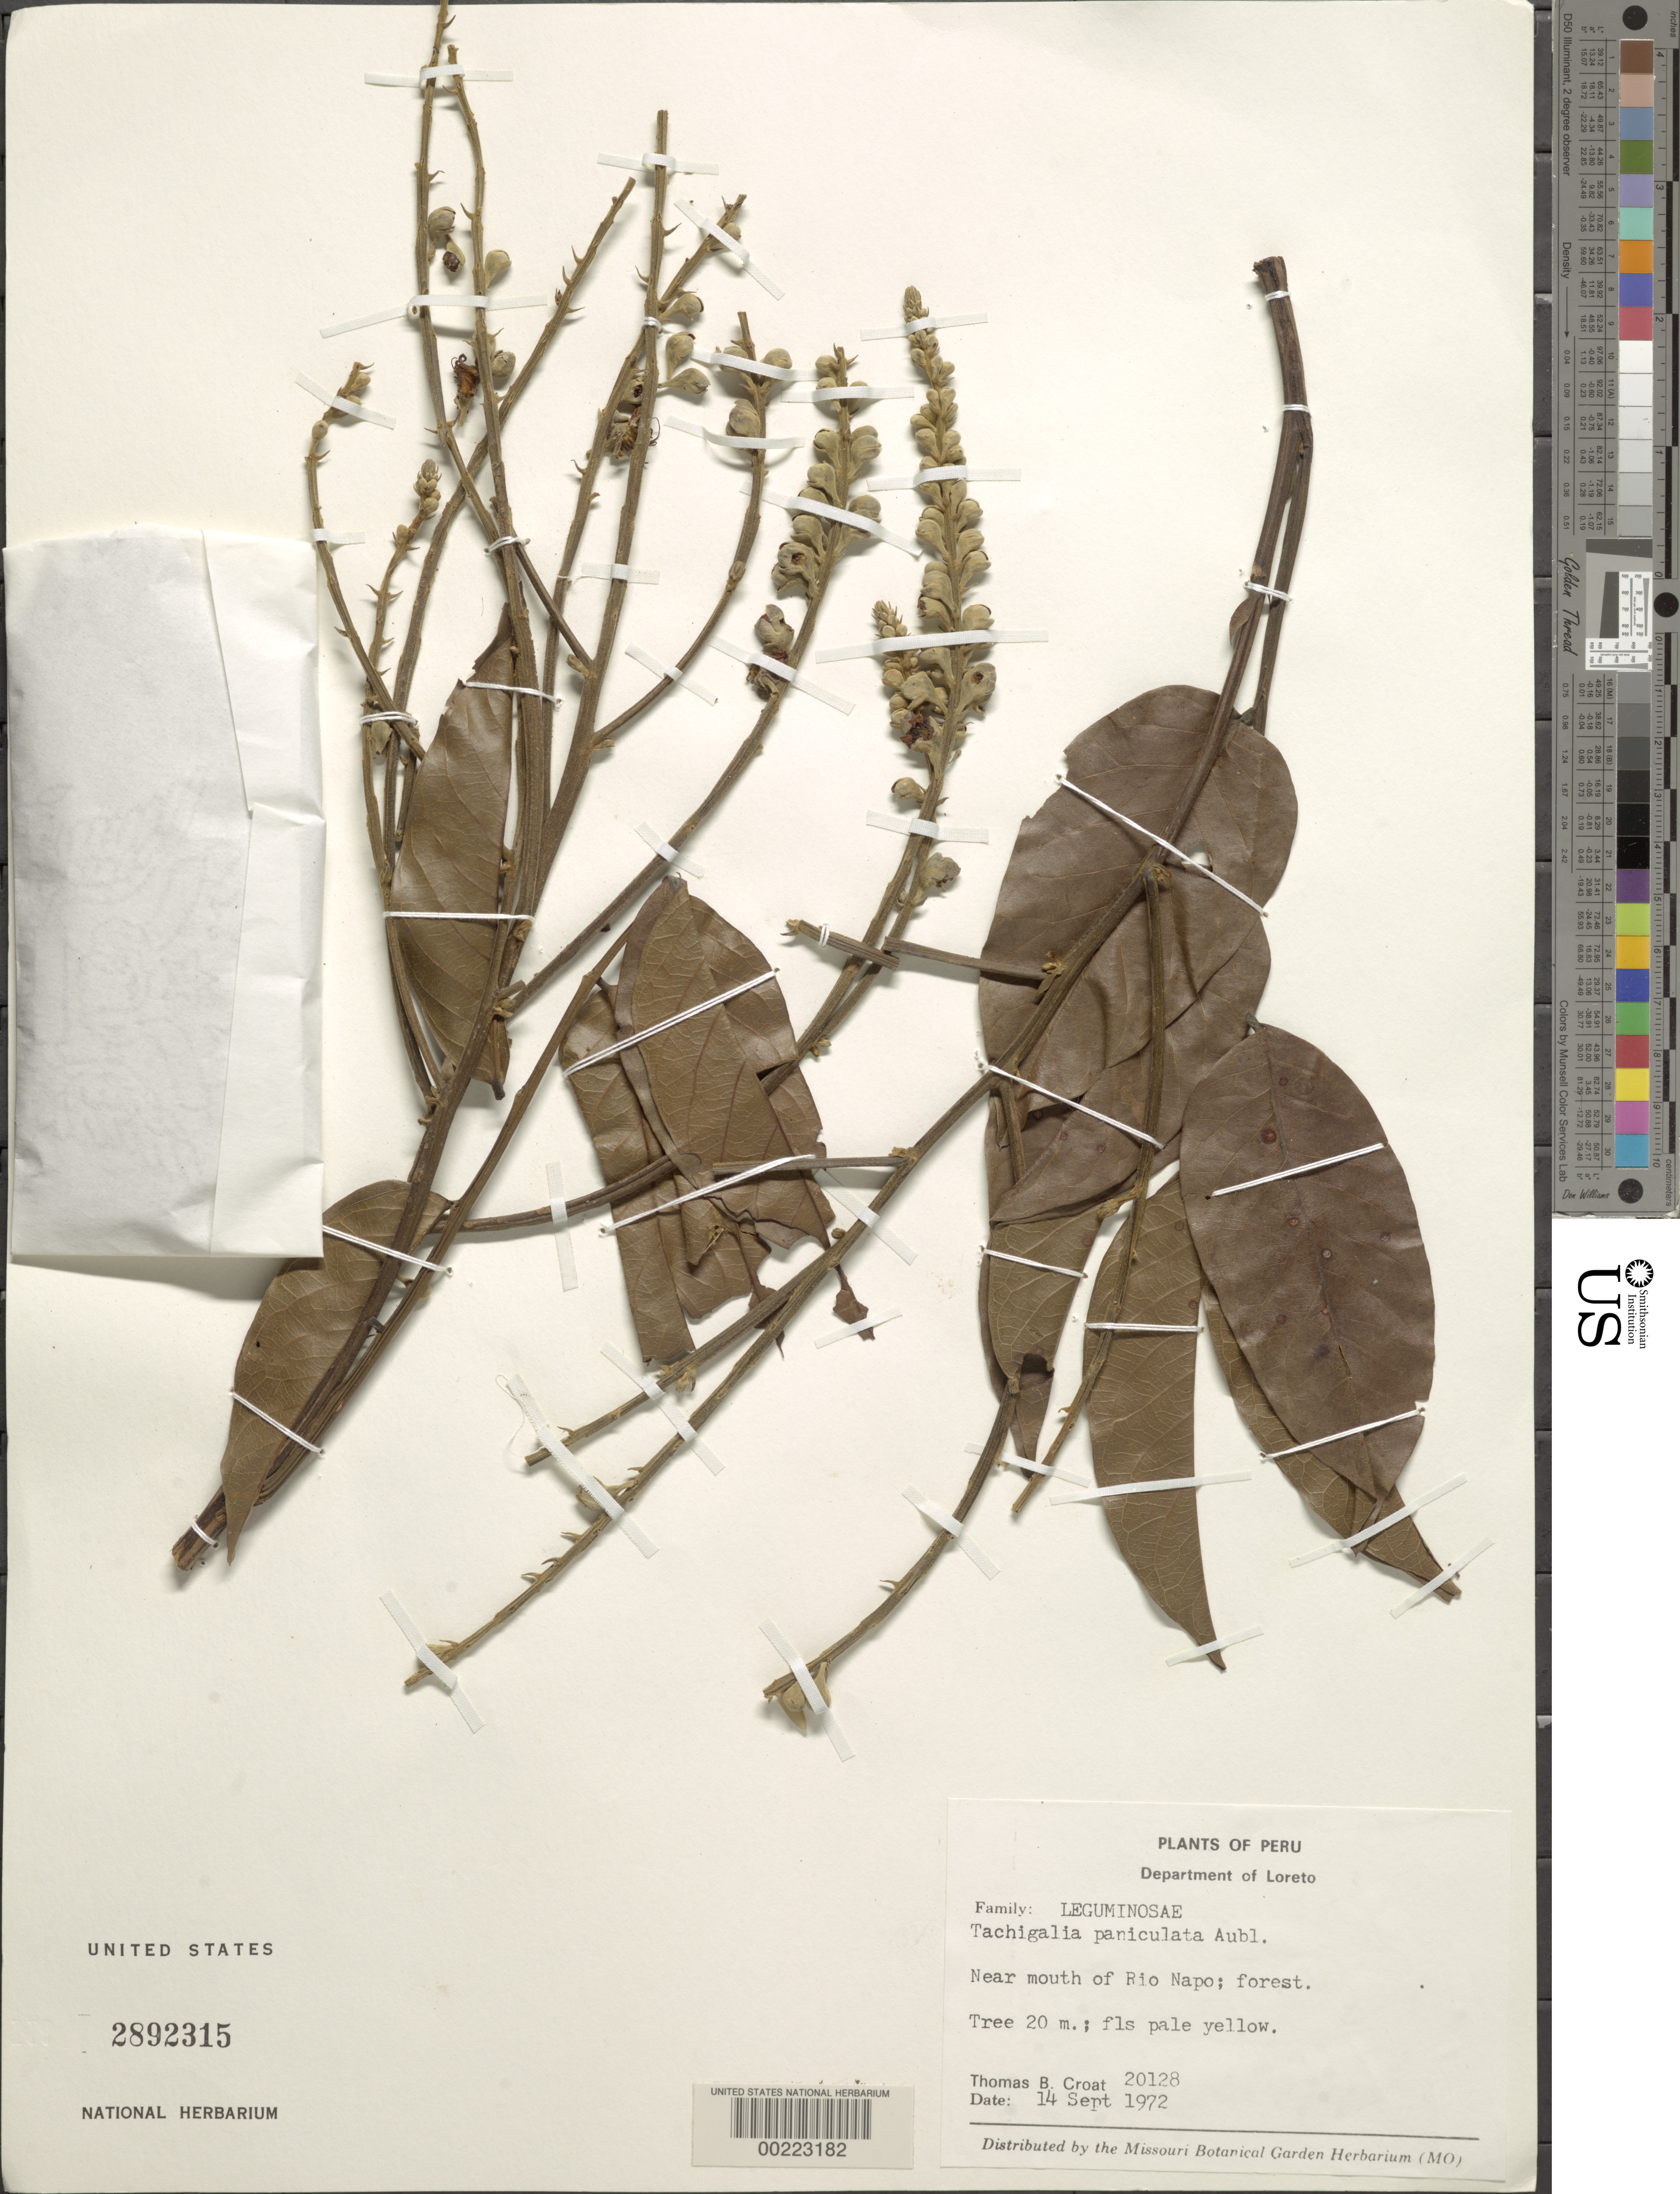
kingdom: Plantae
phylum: Tracheophyta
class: Magnoliopsida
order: Fabales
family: Fabaceae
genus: Tachigali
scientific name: Tachigali paniculata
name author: Aubl.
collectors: T. B. Croat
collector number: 20128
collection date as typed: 14 Sep 1972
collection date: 1972-09-14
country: Peru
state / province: Loreto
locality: Near mouth of rio napo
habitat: Forest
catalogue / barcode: US 2892315